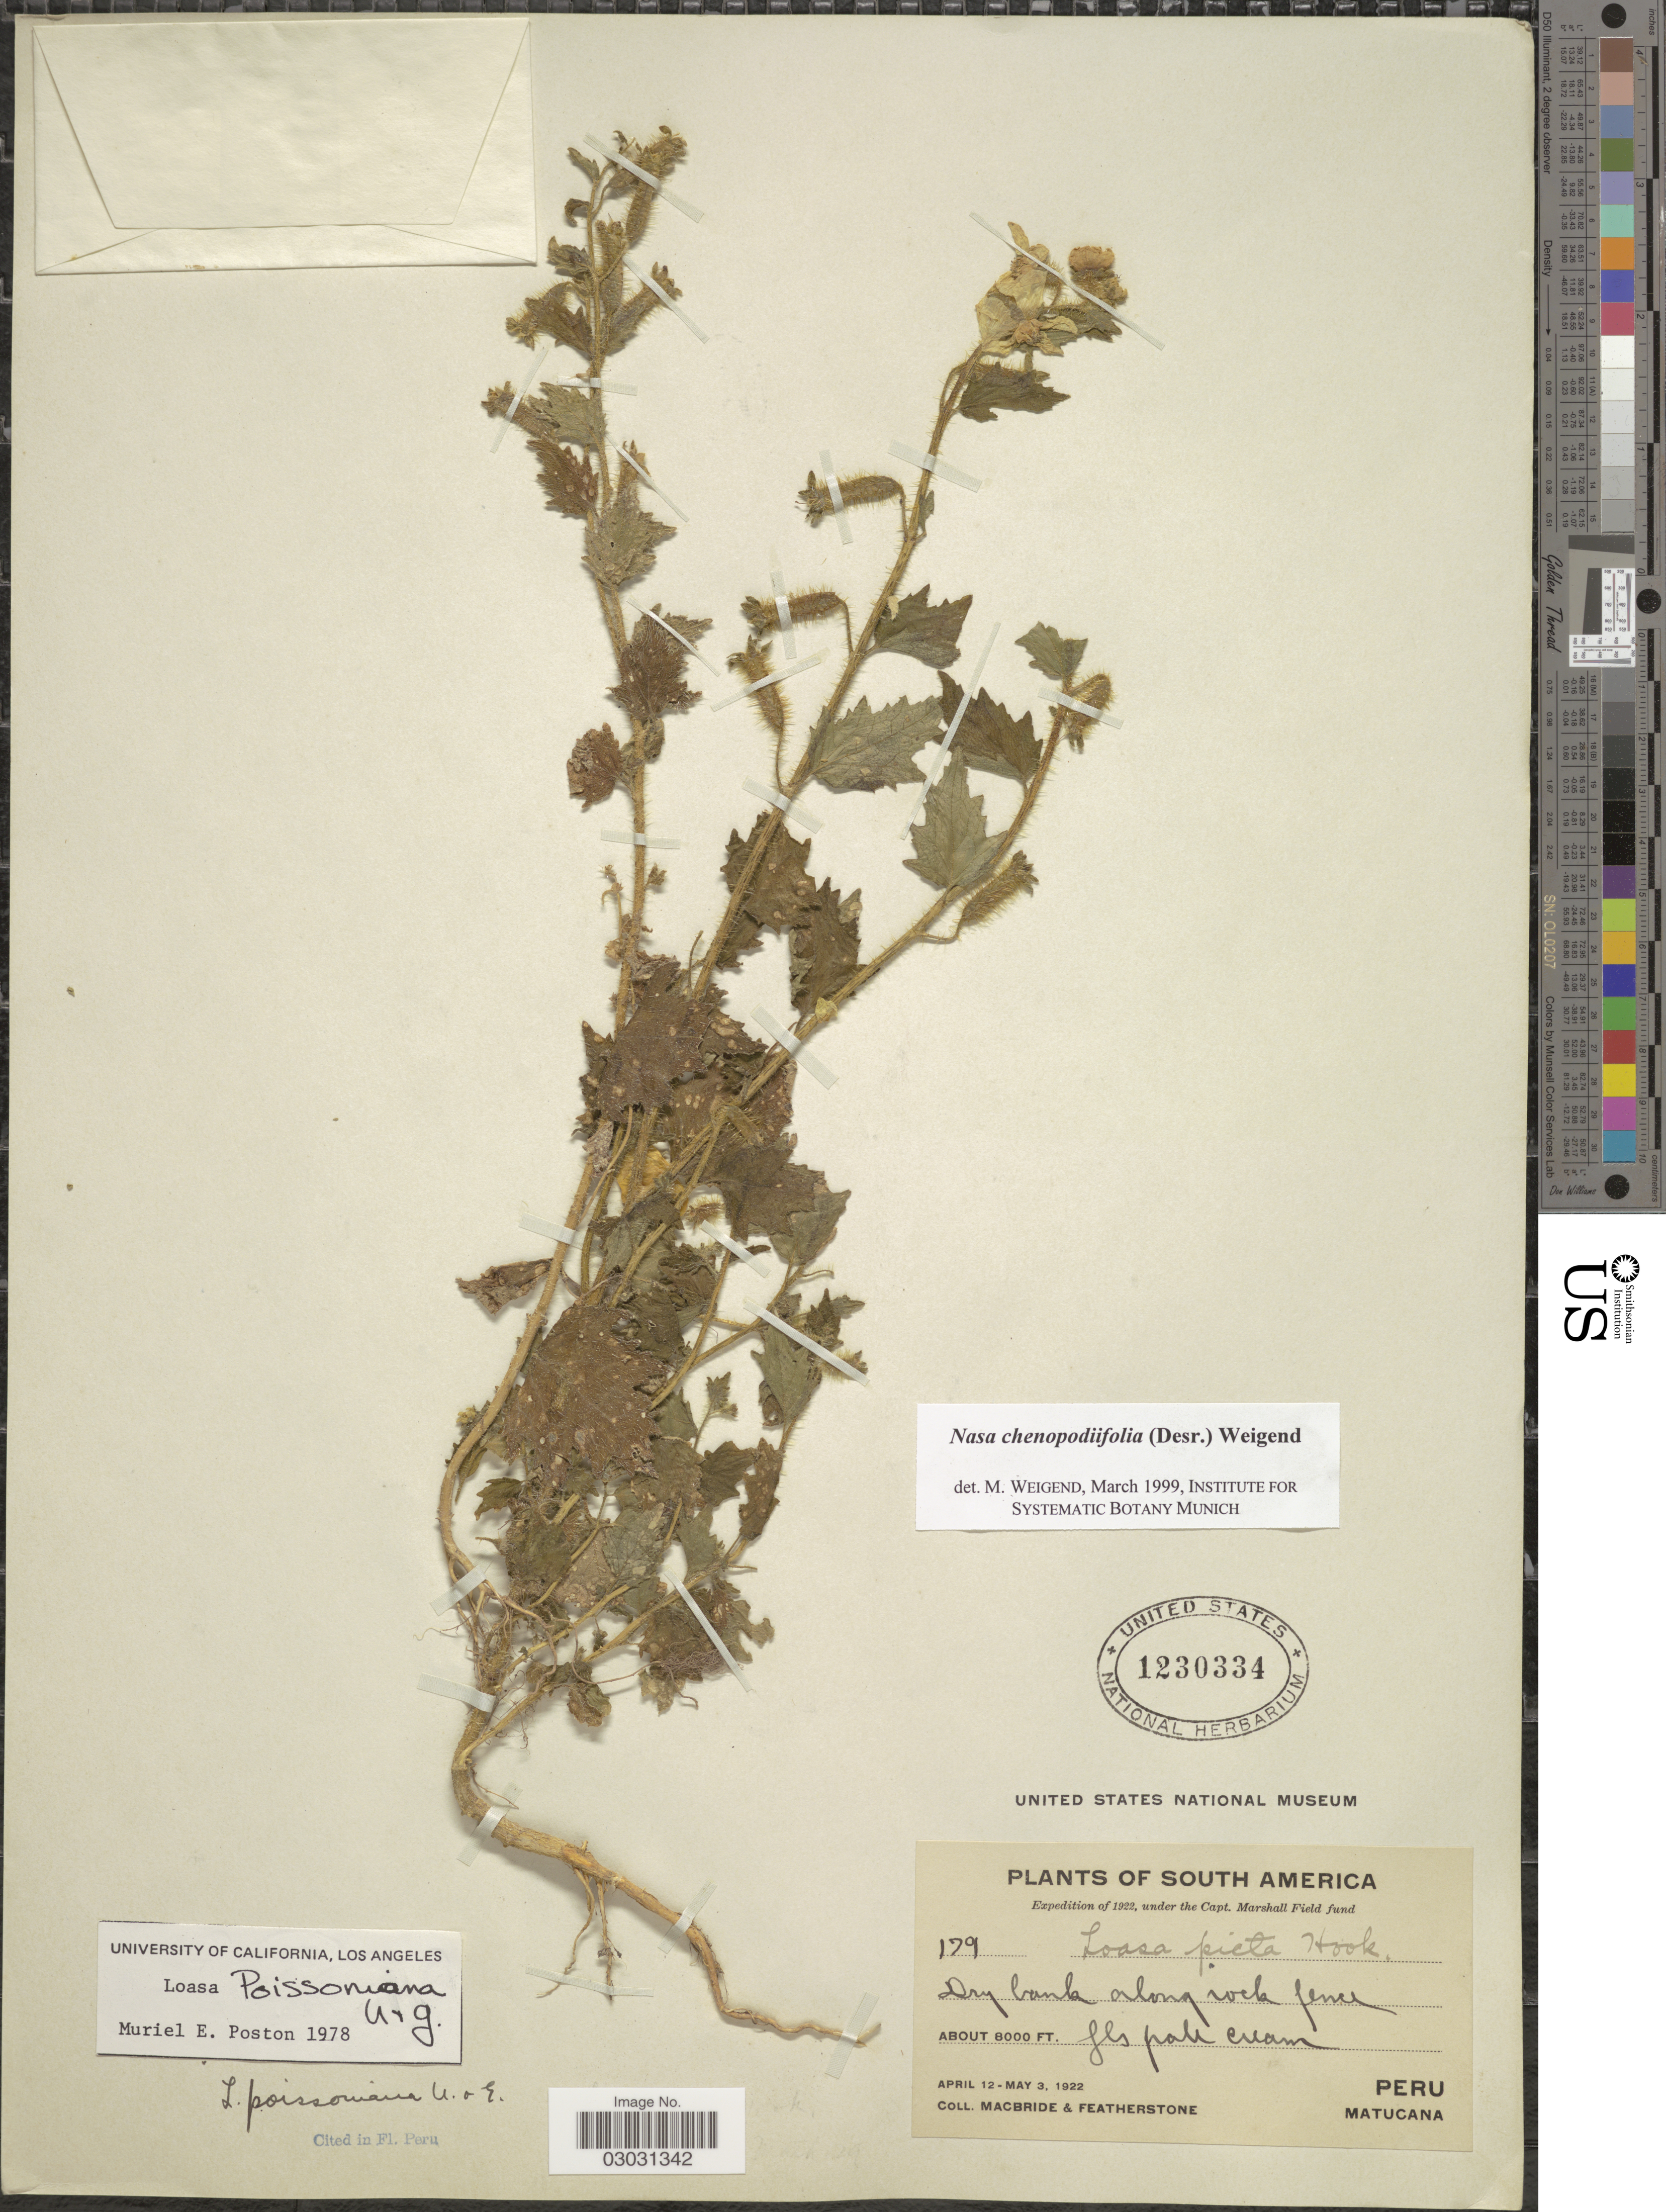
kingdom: Plantae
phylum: Tracheophyta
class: Magnoliopsida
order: Cornales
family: Loasaceae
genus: Nasa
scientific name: Nasa chenopodiifolia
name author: (Desr.) Weigend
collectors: Macbride, -- & -. Featherstone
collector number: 179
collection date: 1922-04-12/1922-05-03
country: Peru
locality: Matucana.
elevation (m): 2438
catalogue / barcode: US 1230334